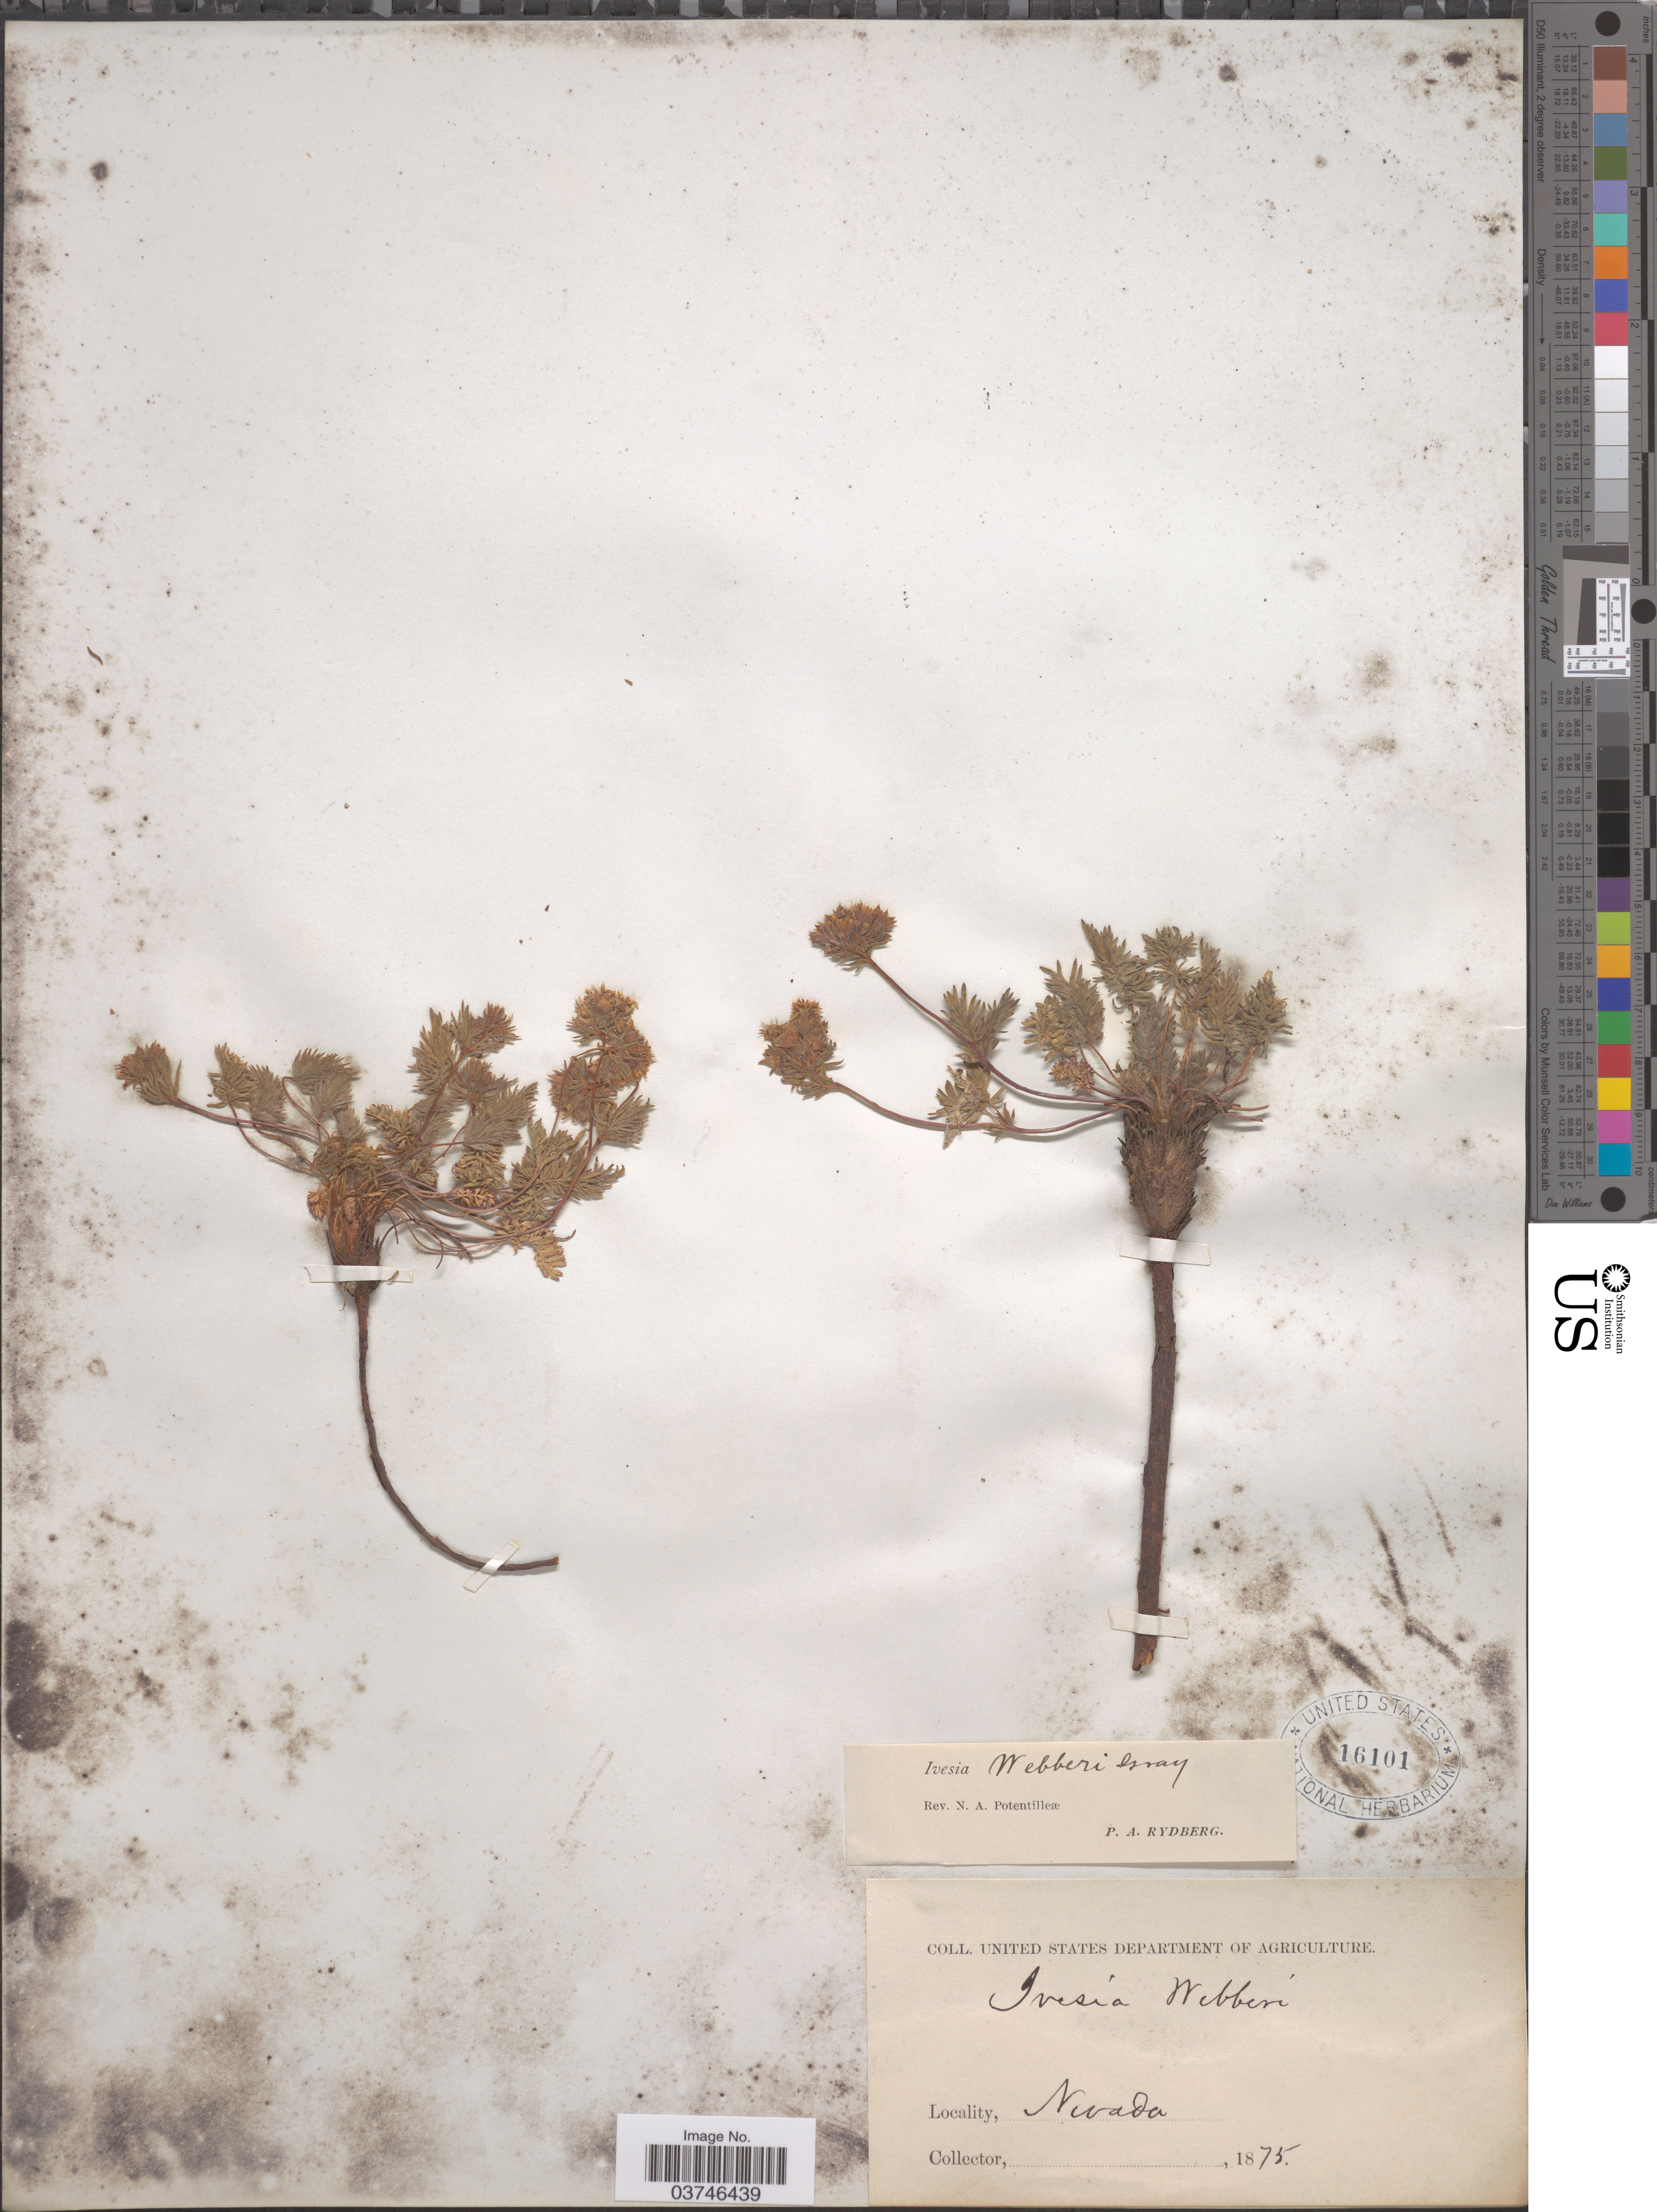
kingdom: Plantae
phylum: Tracheophyta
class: Magnoliopsida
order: Rosales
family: Rosaceae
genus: Potentilla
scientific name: Potentilla webberi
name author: (A. Gray) Greene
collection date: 1875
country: United States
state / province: Nevada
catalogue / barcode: US 16101